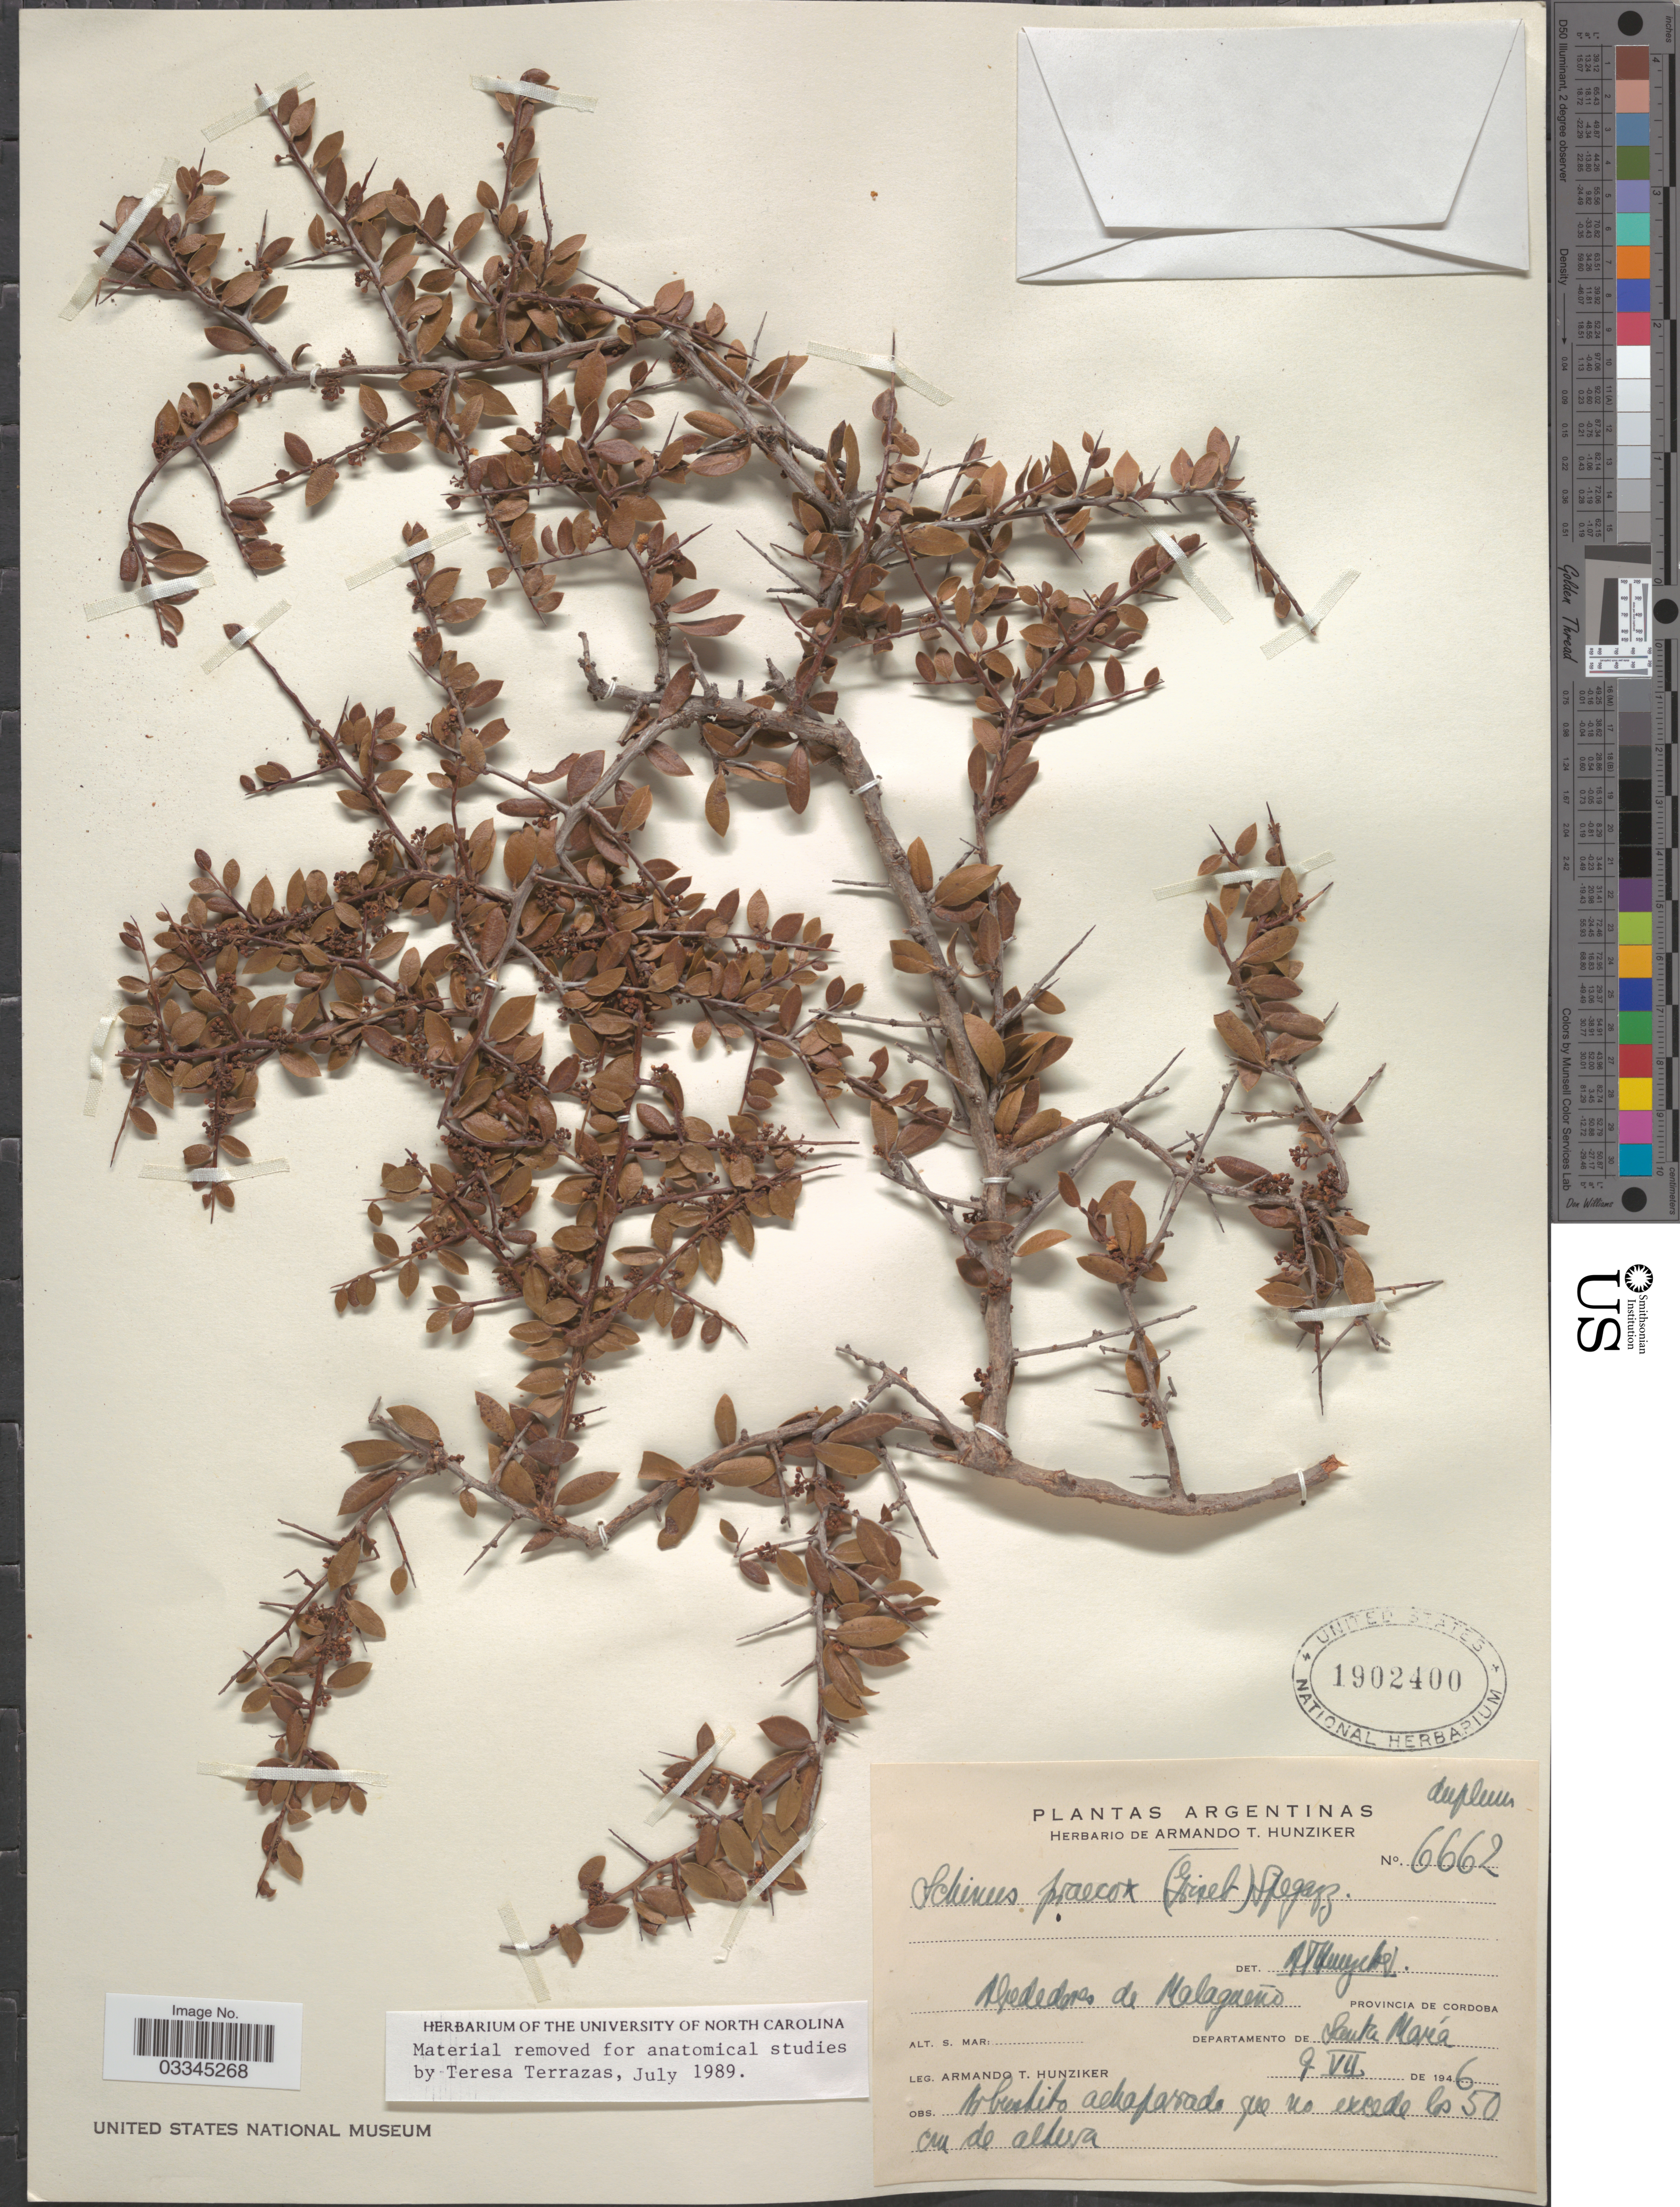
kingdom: Plantae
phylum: Tracheophyta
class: Magnoliopsida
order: Sapindales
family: Anacardiaceae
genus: Schinus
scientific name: Schinus praecox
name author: (Griseb.) Speg.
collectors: A. T. Hunziker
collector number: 6662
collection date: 1946-07-09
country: Argentina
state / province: Cordoba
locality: Alrededores de Malagueño, Departamento de Santa María.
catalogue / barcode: US 1902400